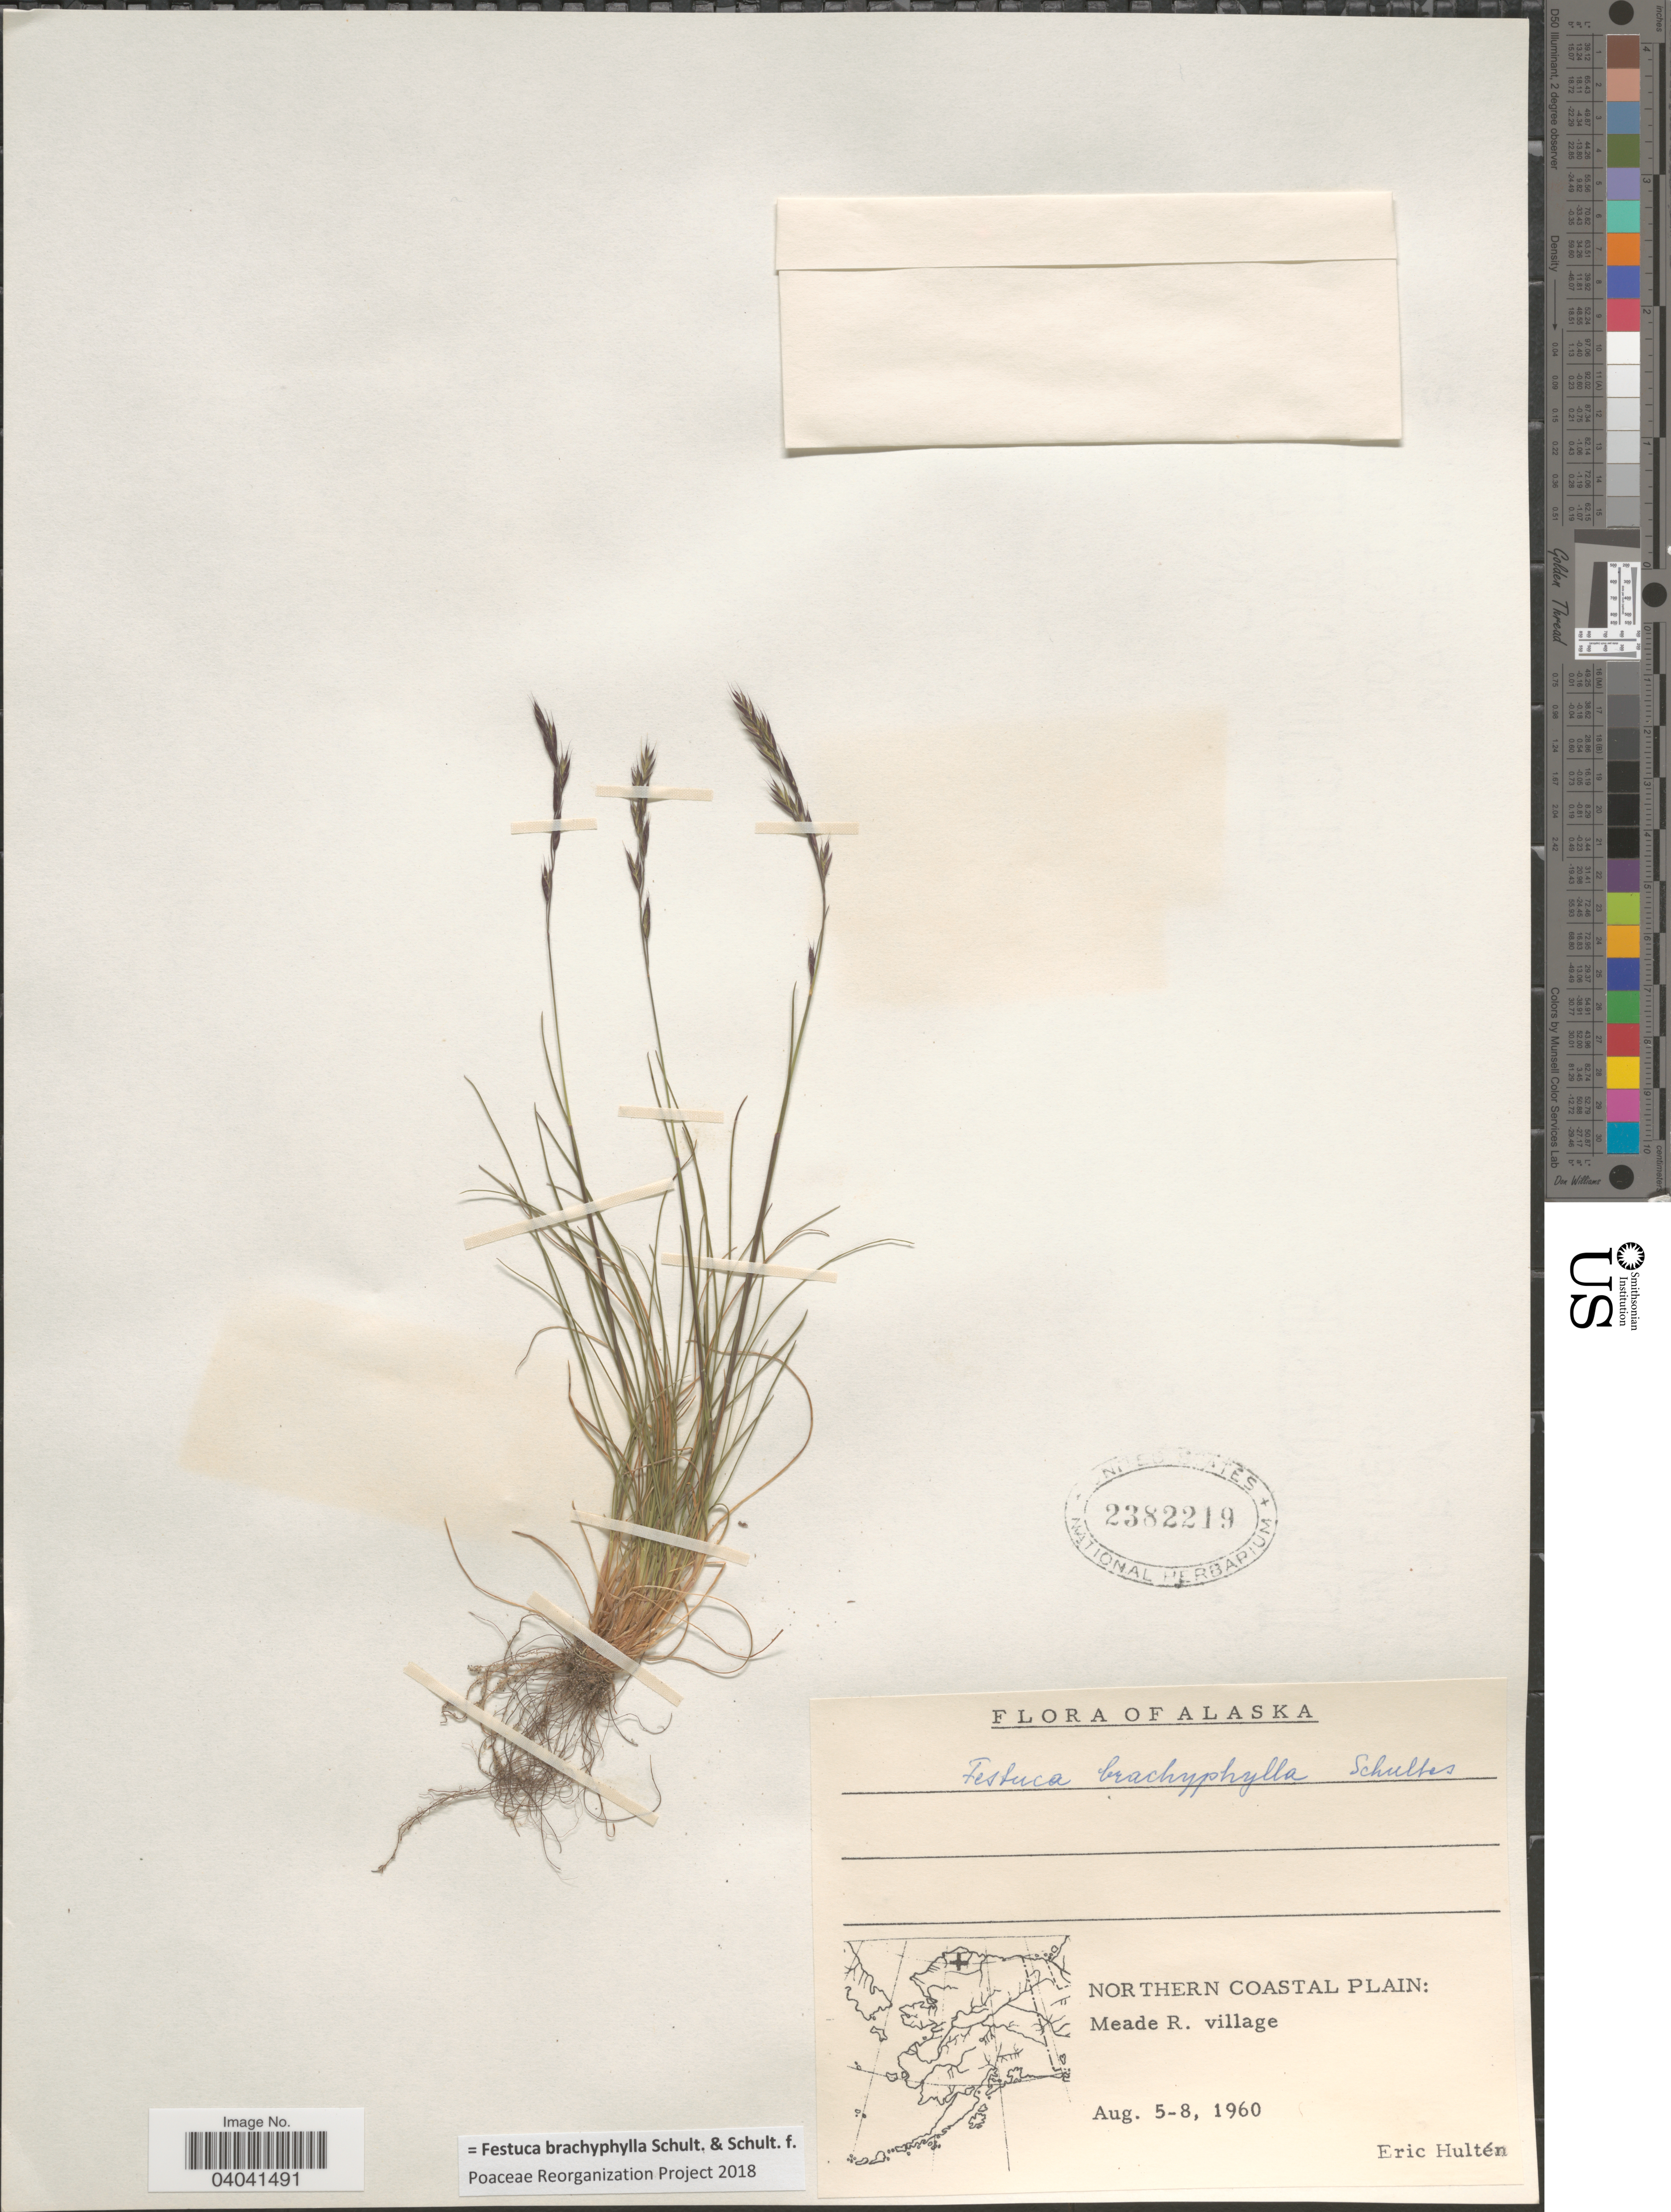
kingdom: Plantae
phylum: Tracheophyta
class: Liliopsida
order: Poales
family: Poaceae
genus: Festuca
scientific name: Festuca brachyphylla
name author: Schult. & Schult. f.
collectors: E. G. Hultén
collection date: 1960-08-05/1960-08-08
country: United States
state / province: Alaska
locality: Northern Coastal Plain: Meade R. village.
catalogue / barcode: US 2382219